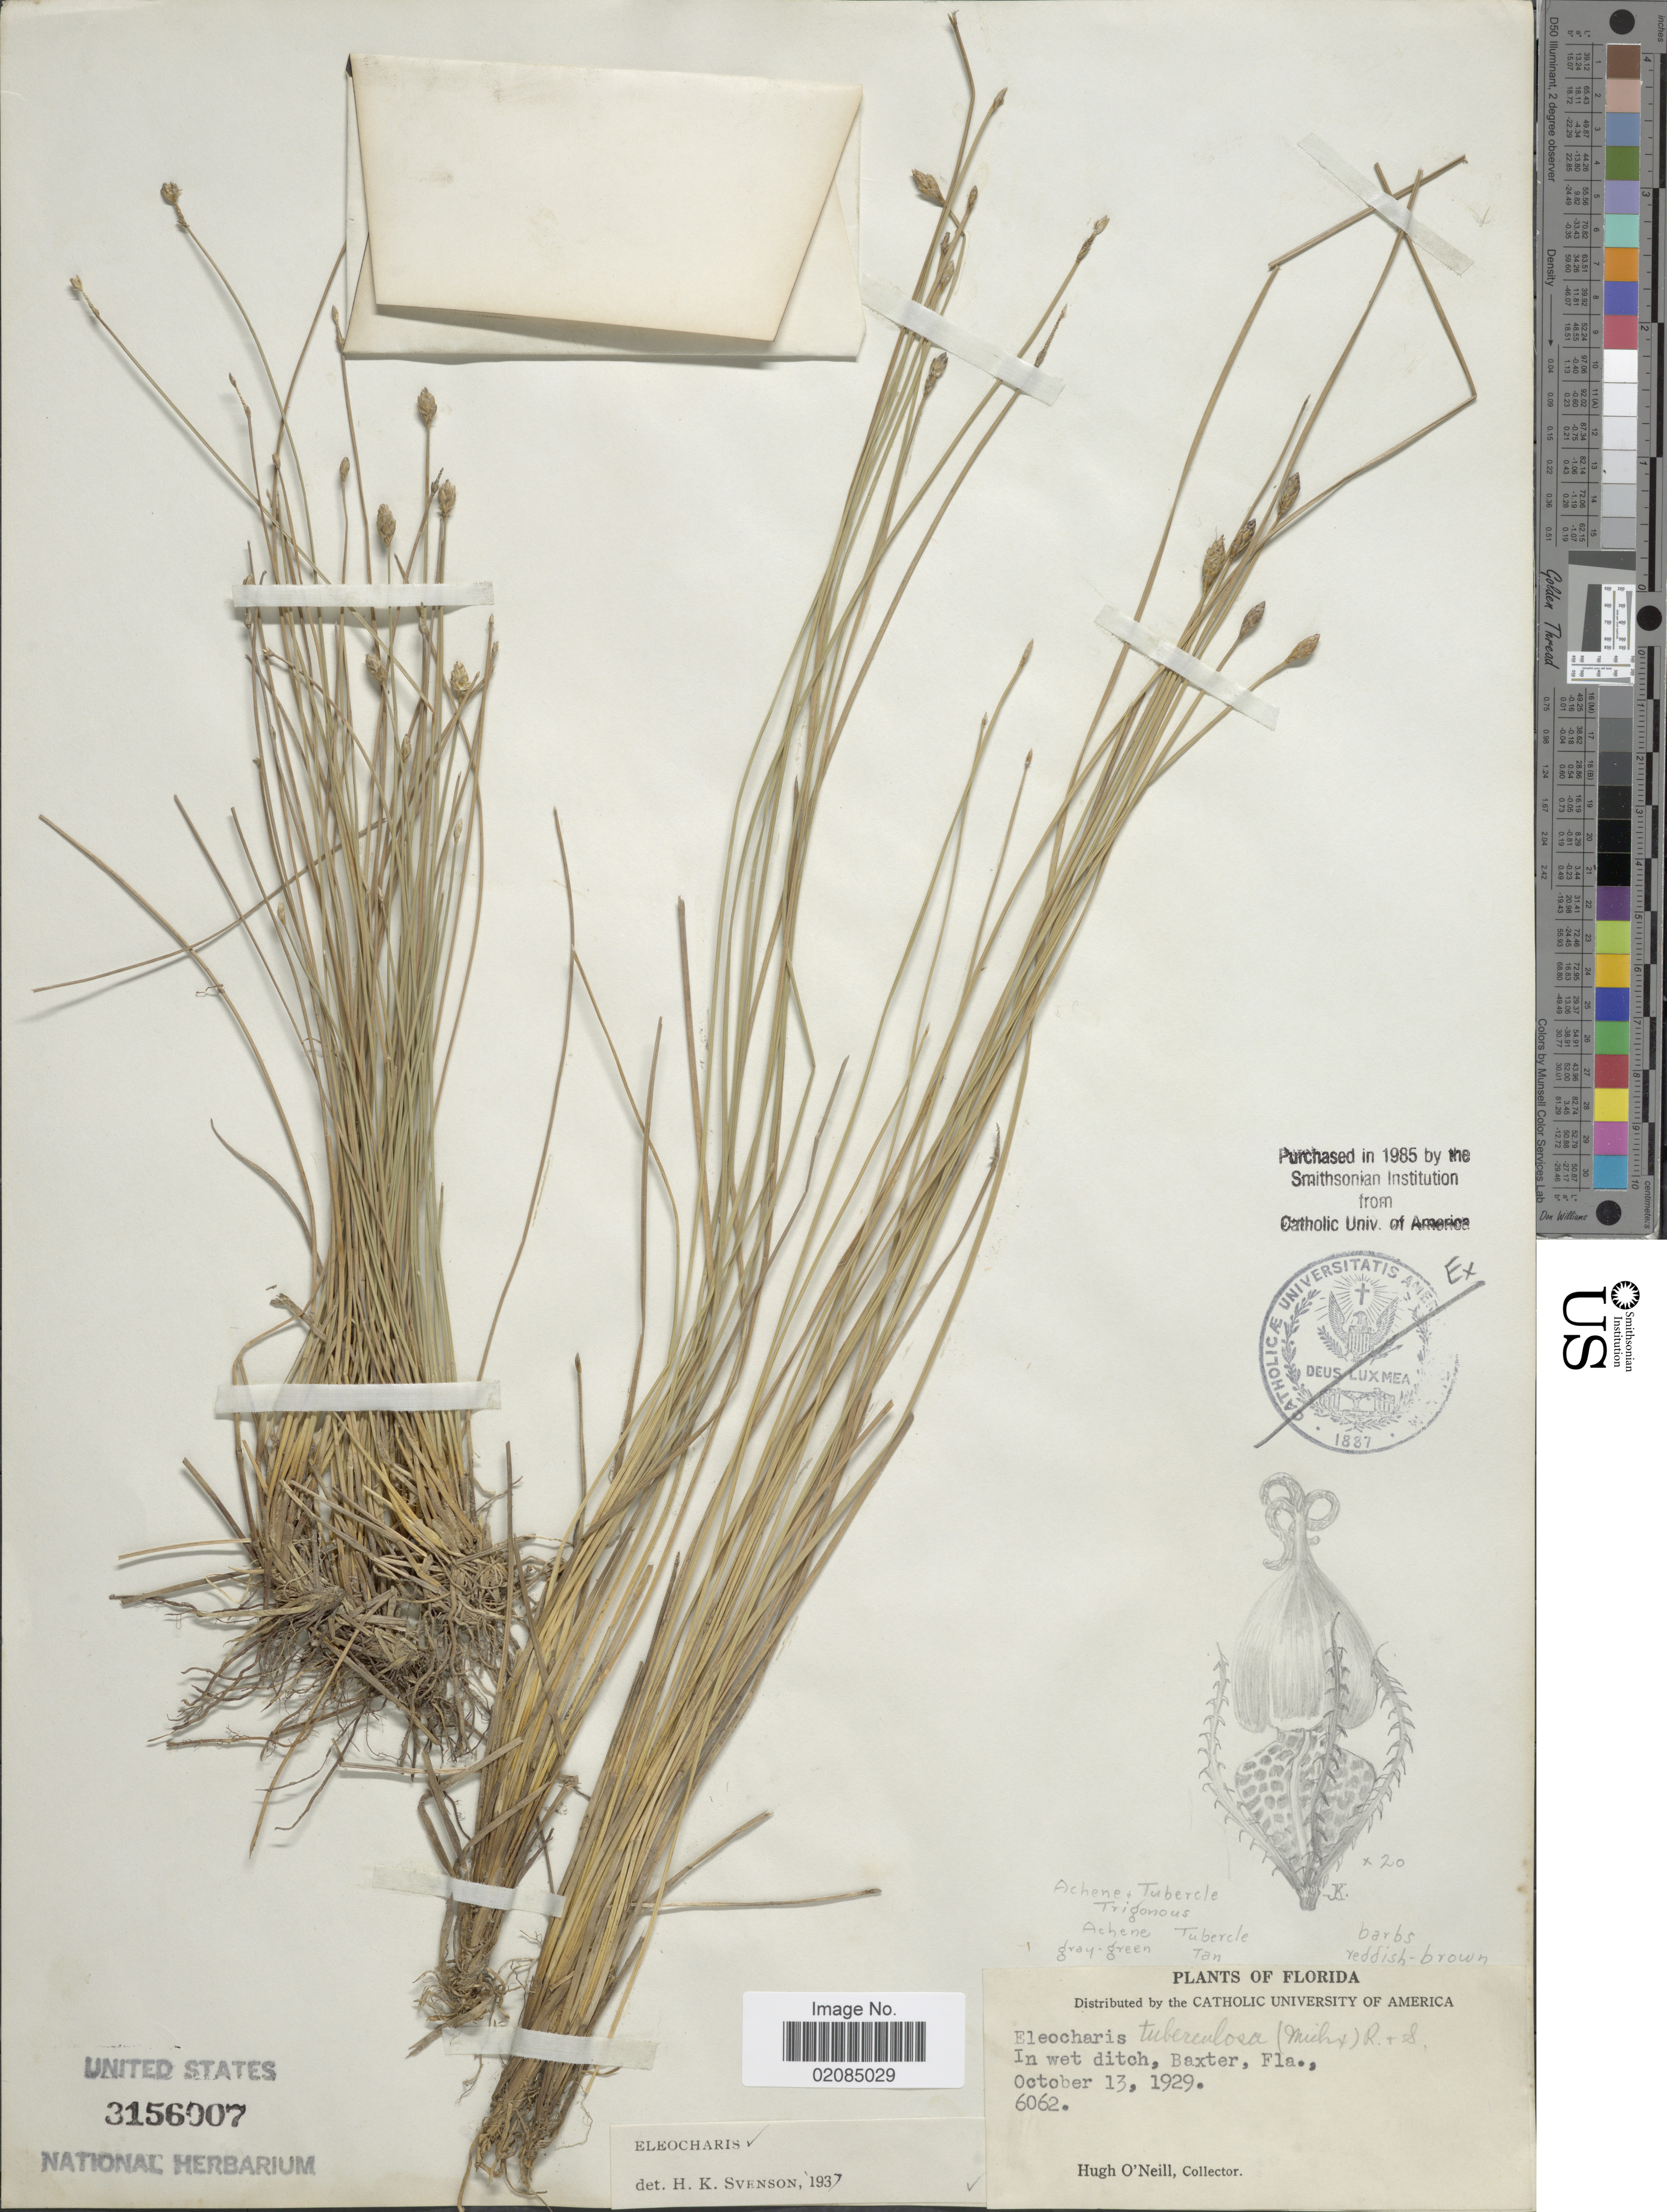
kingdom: Plantae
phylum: Tracheophyta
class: Liliopsida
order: Poales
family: Cyperaceae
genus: Eleocharis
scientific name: Eleocharis tuberculosa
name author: (Michx.) Roem. & Schult.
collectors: H. O'Neill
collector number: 6062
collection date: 1929-10-13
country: United States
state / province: Florida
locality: In wet ditch, Baxter.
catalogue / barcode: US 3156007